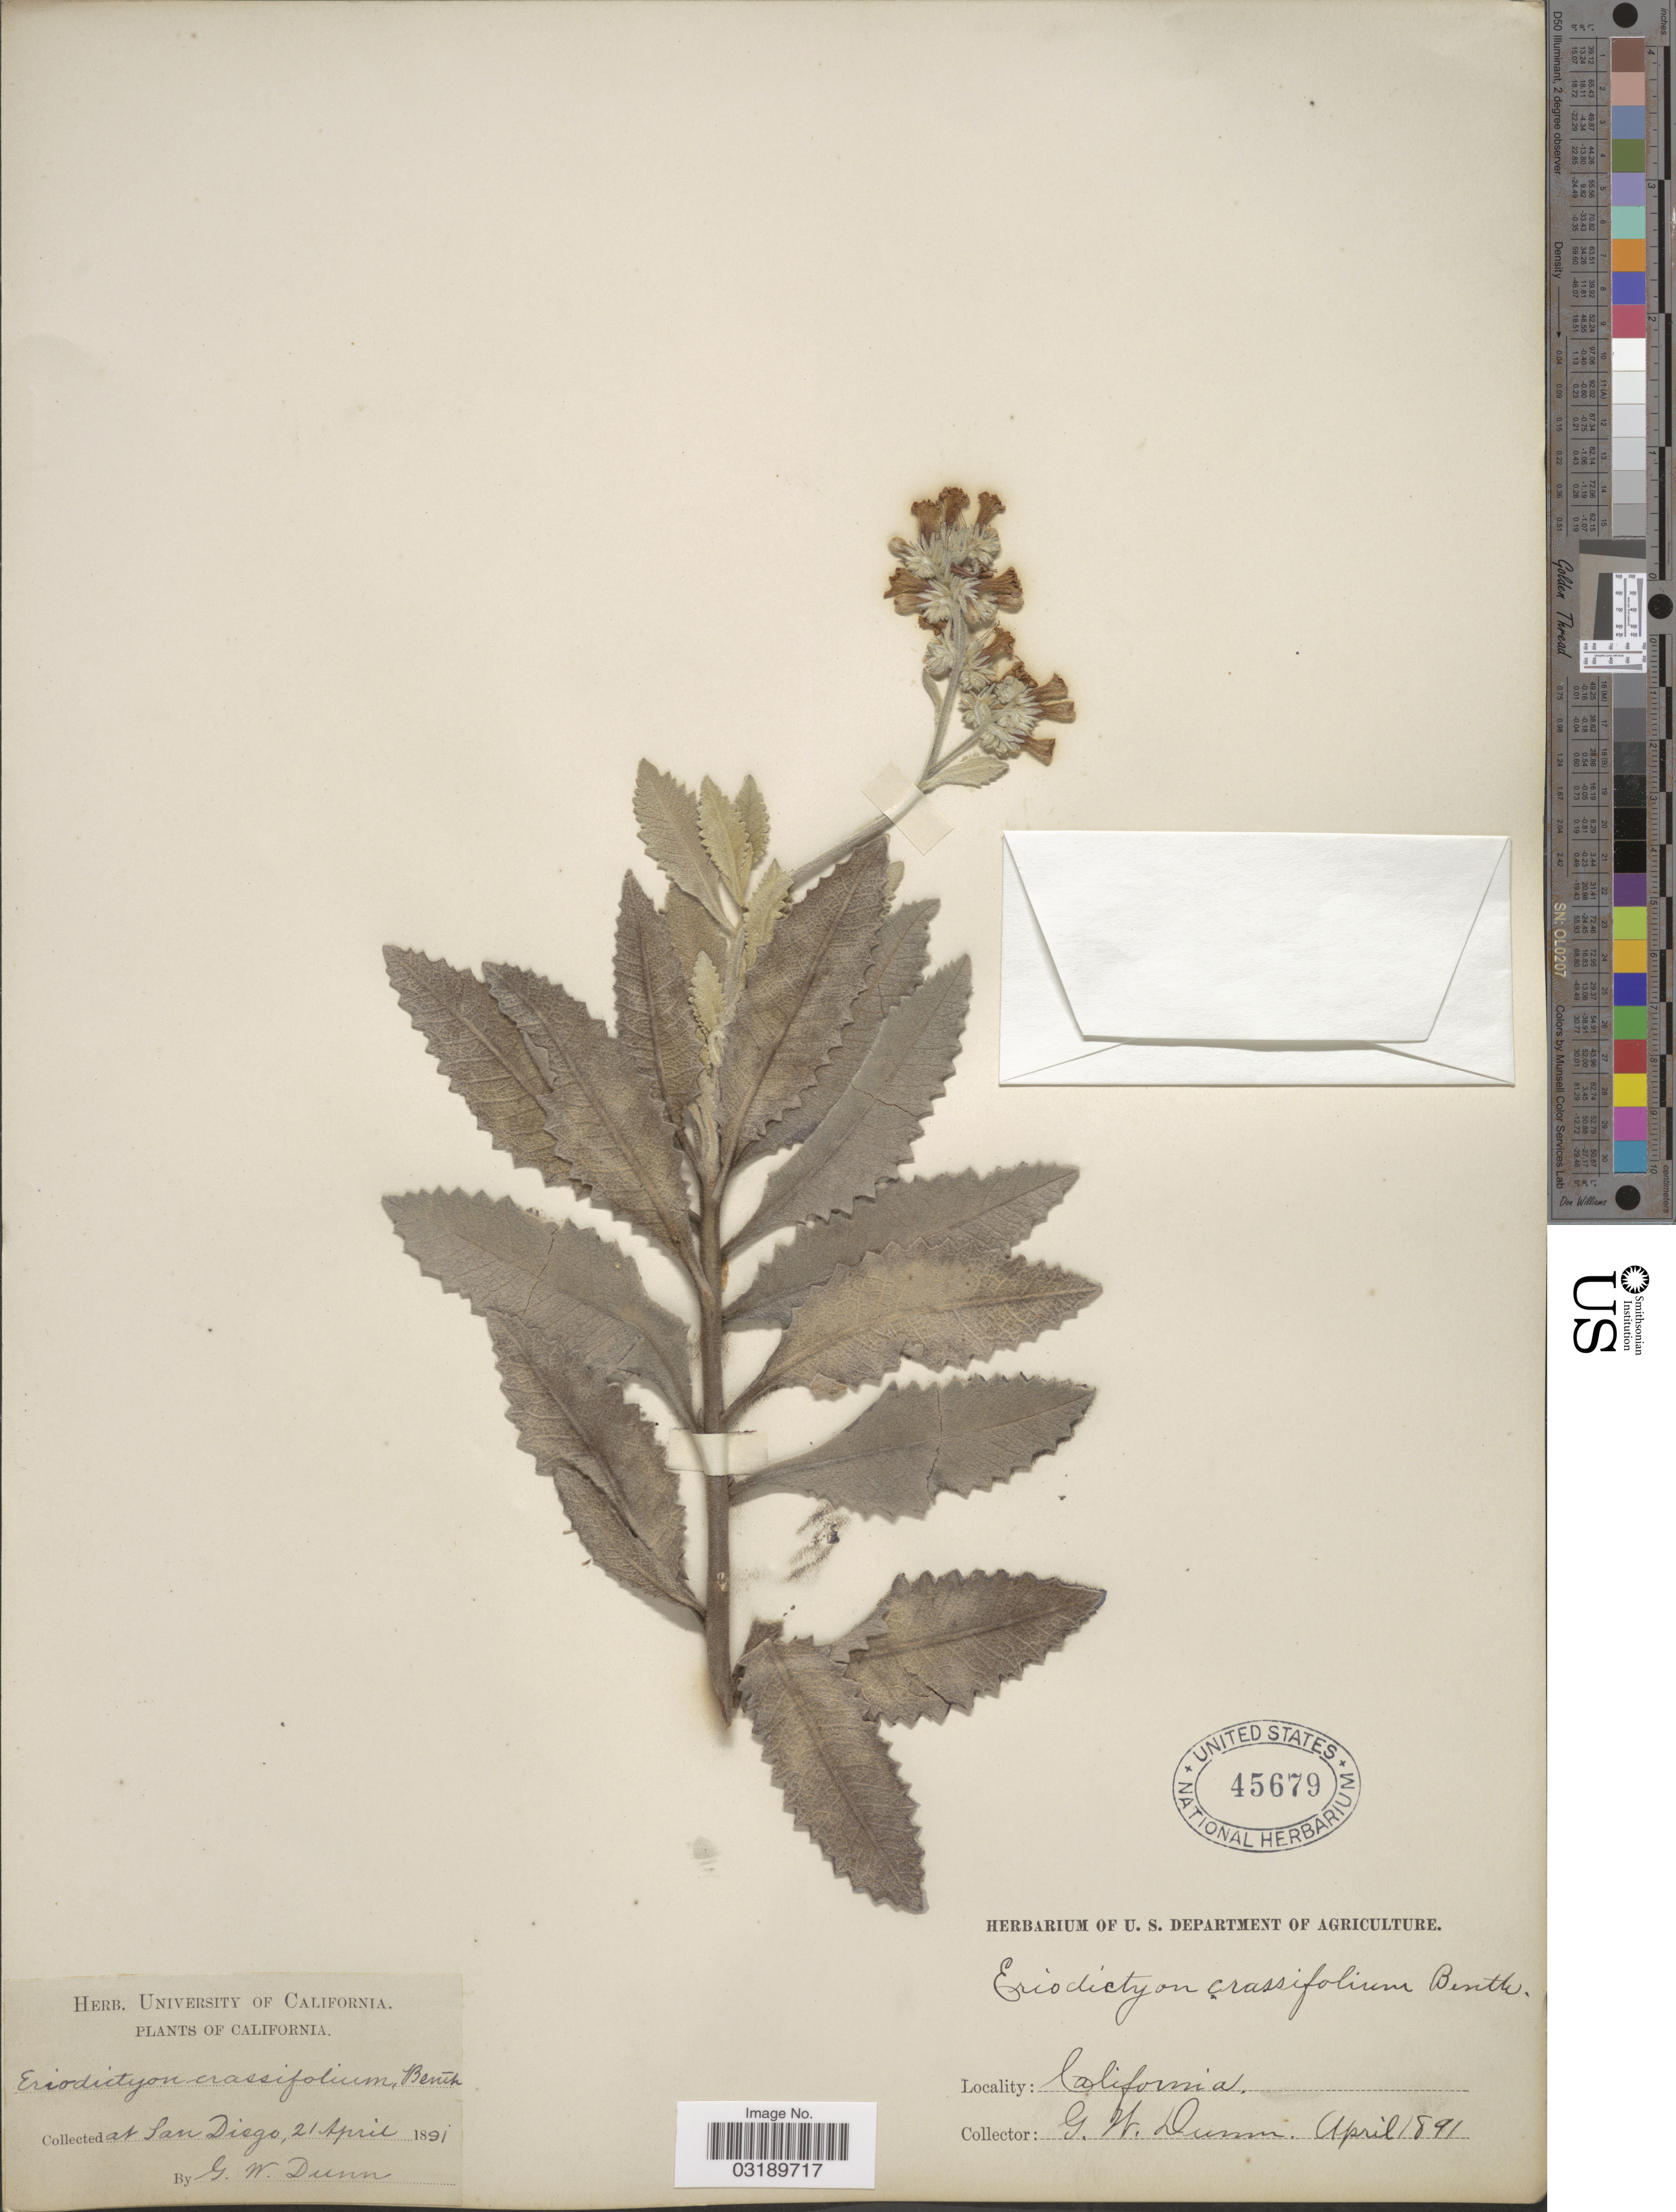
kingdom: Plantae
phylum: Tracheophyta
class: Magnoliopsida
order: Boraginales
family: Namaceae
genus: Eriodictyon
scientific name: Eriodictyon crassifolium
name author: Benth.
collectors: G. W.Dunn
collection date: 1891-04-21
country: United States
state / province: California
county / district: San Diego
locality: San Diego.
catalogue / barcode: US 45679